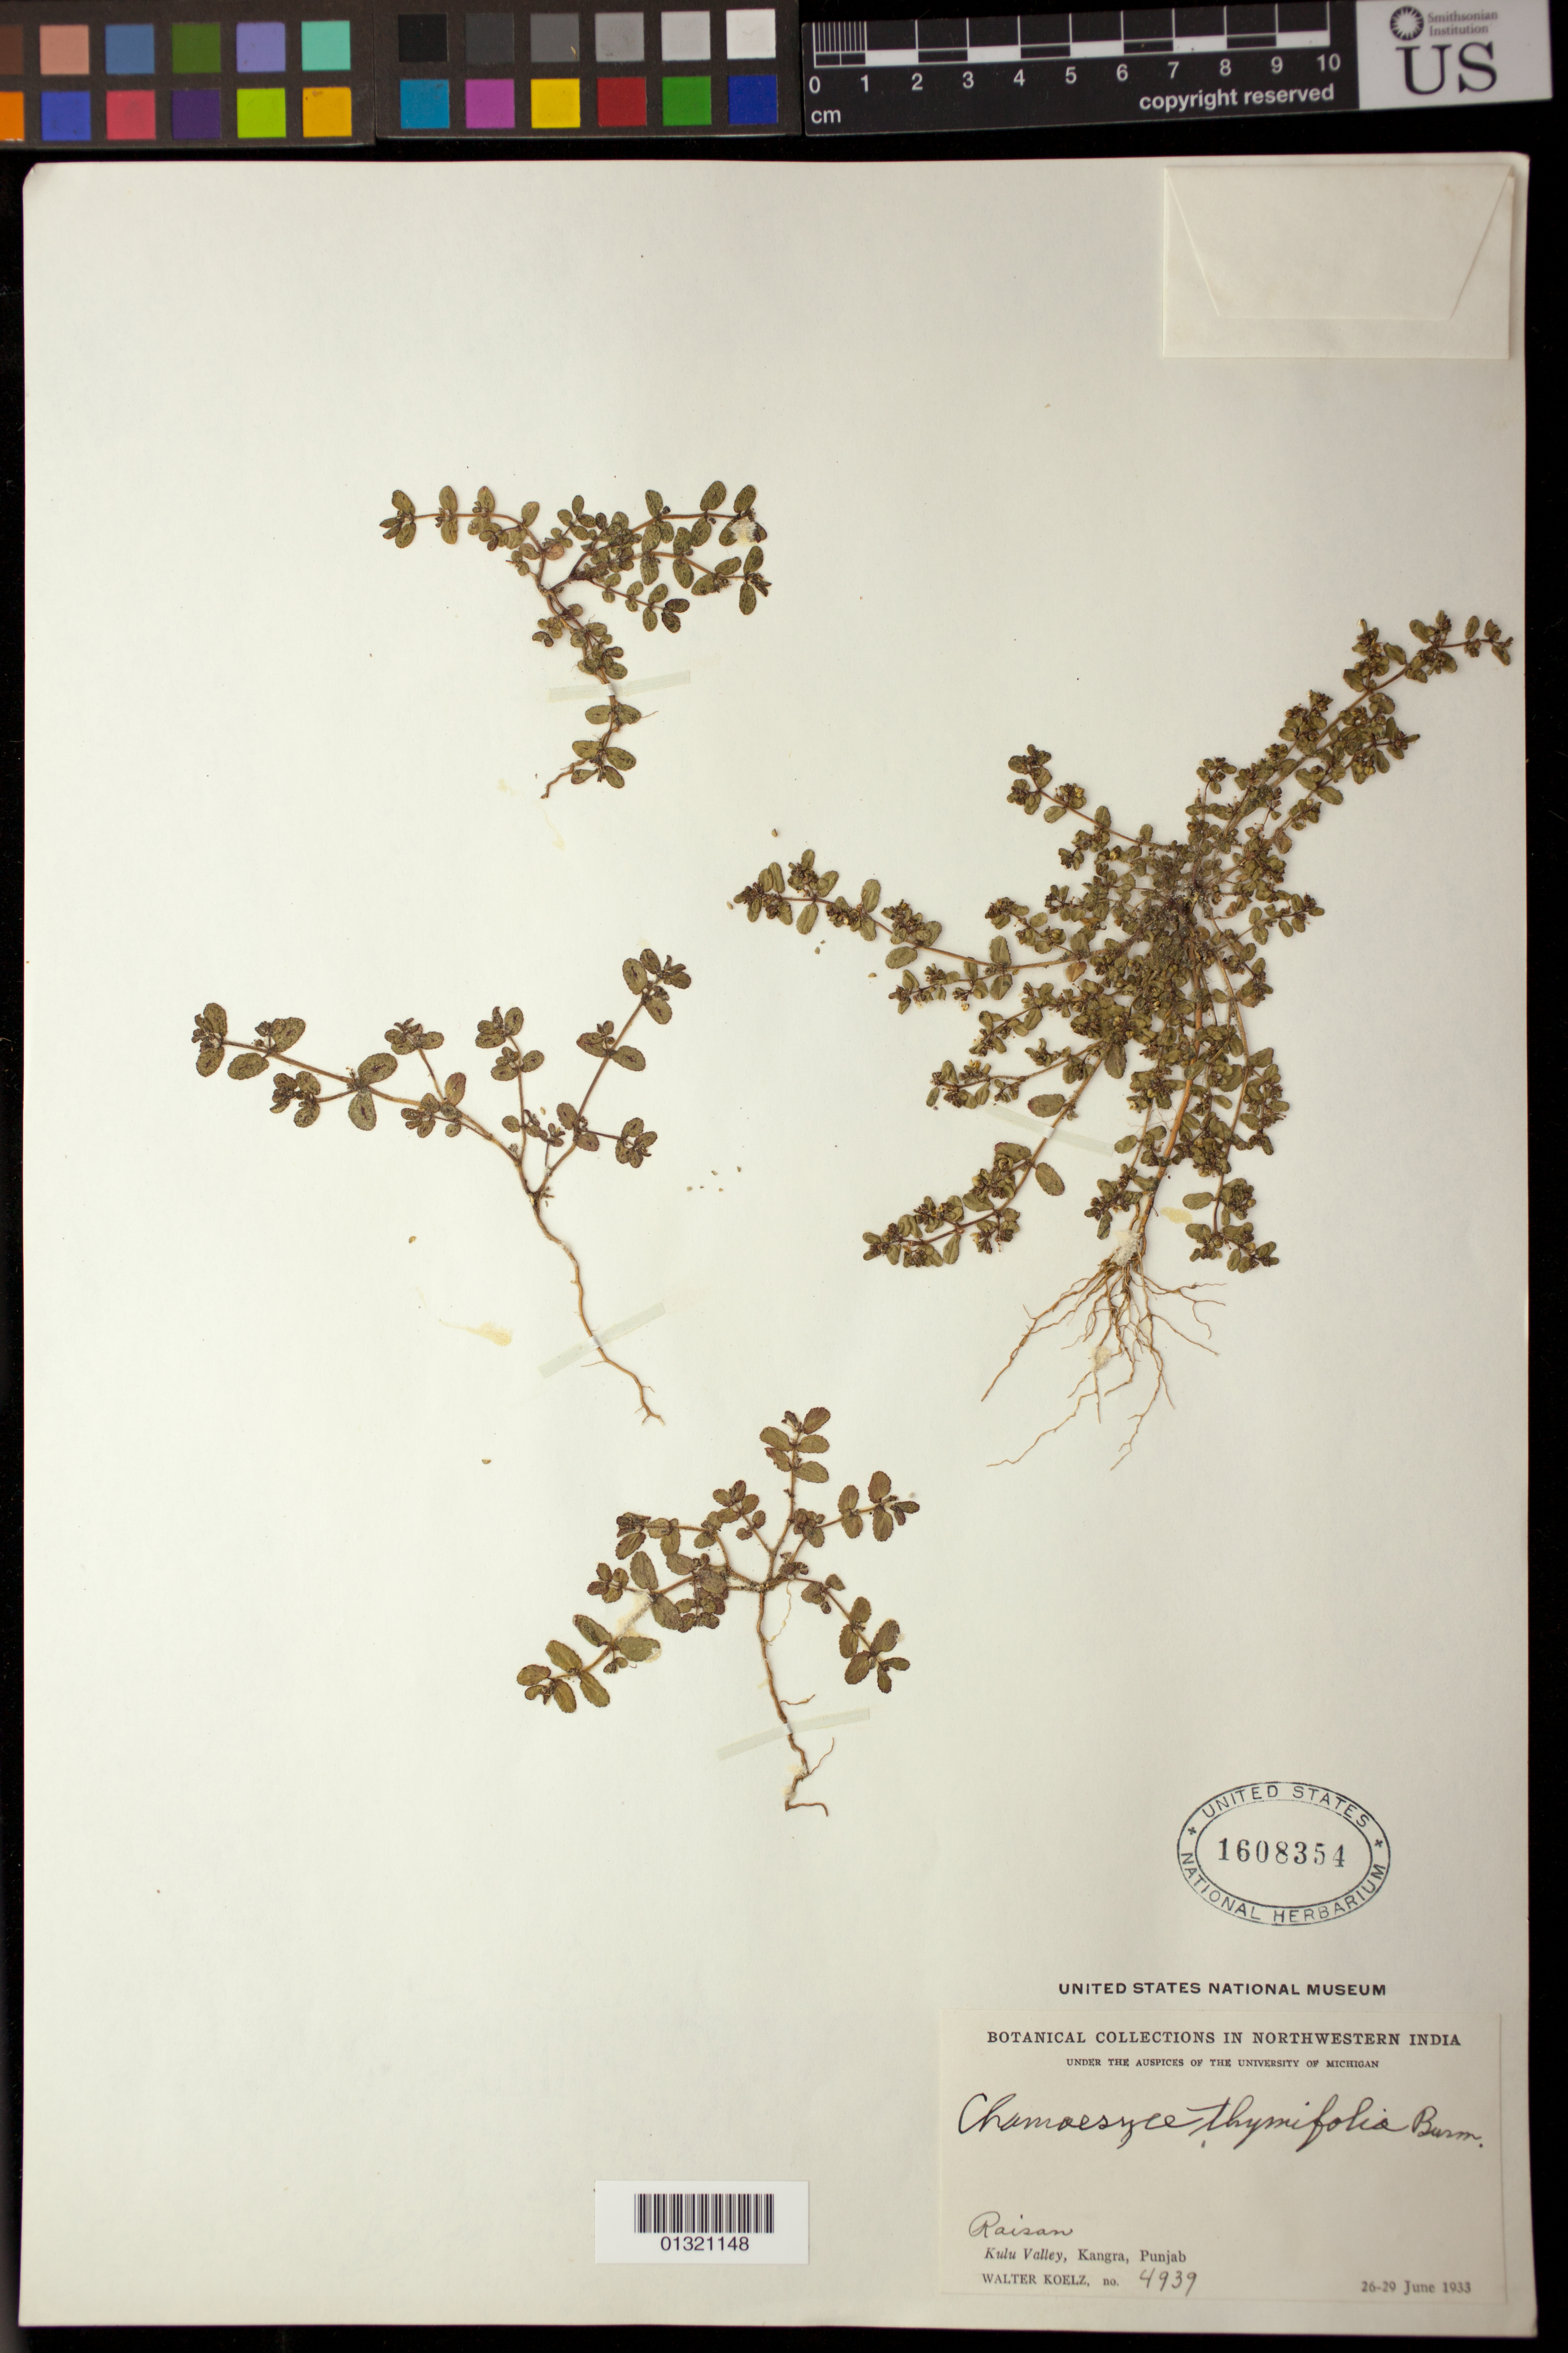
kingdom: Plantae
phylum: Tracheophyta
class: Magnoliopsida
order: Malpighiales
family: Euphorbiaceae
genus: Euphorbia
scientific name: Euphorbia thymifolia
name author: L.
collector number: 4939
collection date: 1933-06-26/1933-06-29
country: India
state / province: Himachal Pradesh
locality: Raisan, Kulu Valley, Kangra, Punjab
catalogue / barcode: US 1608354